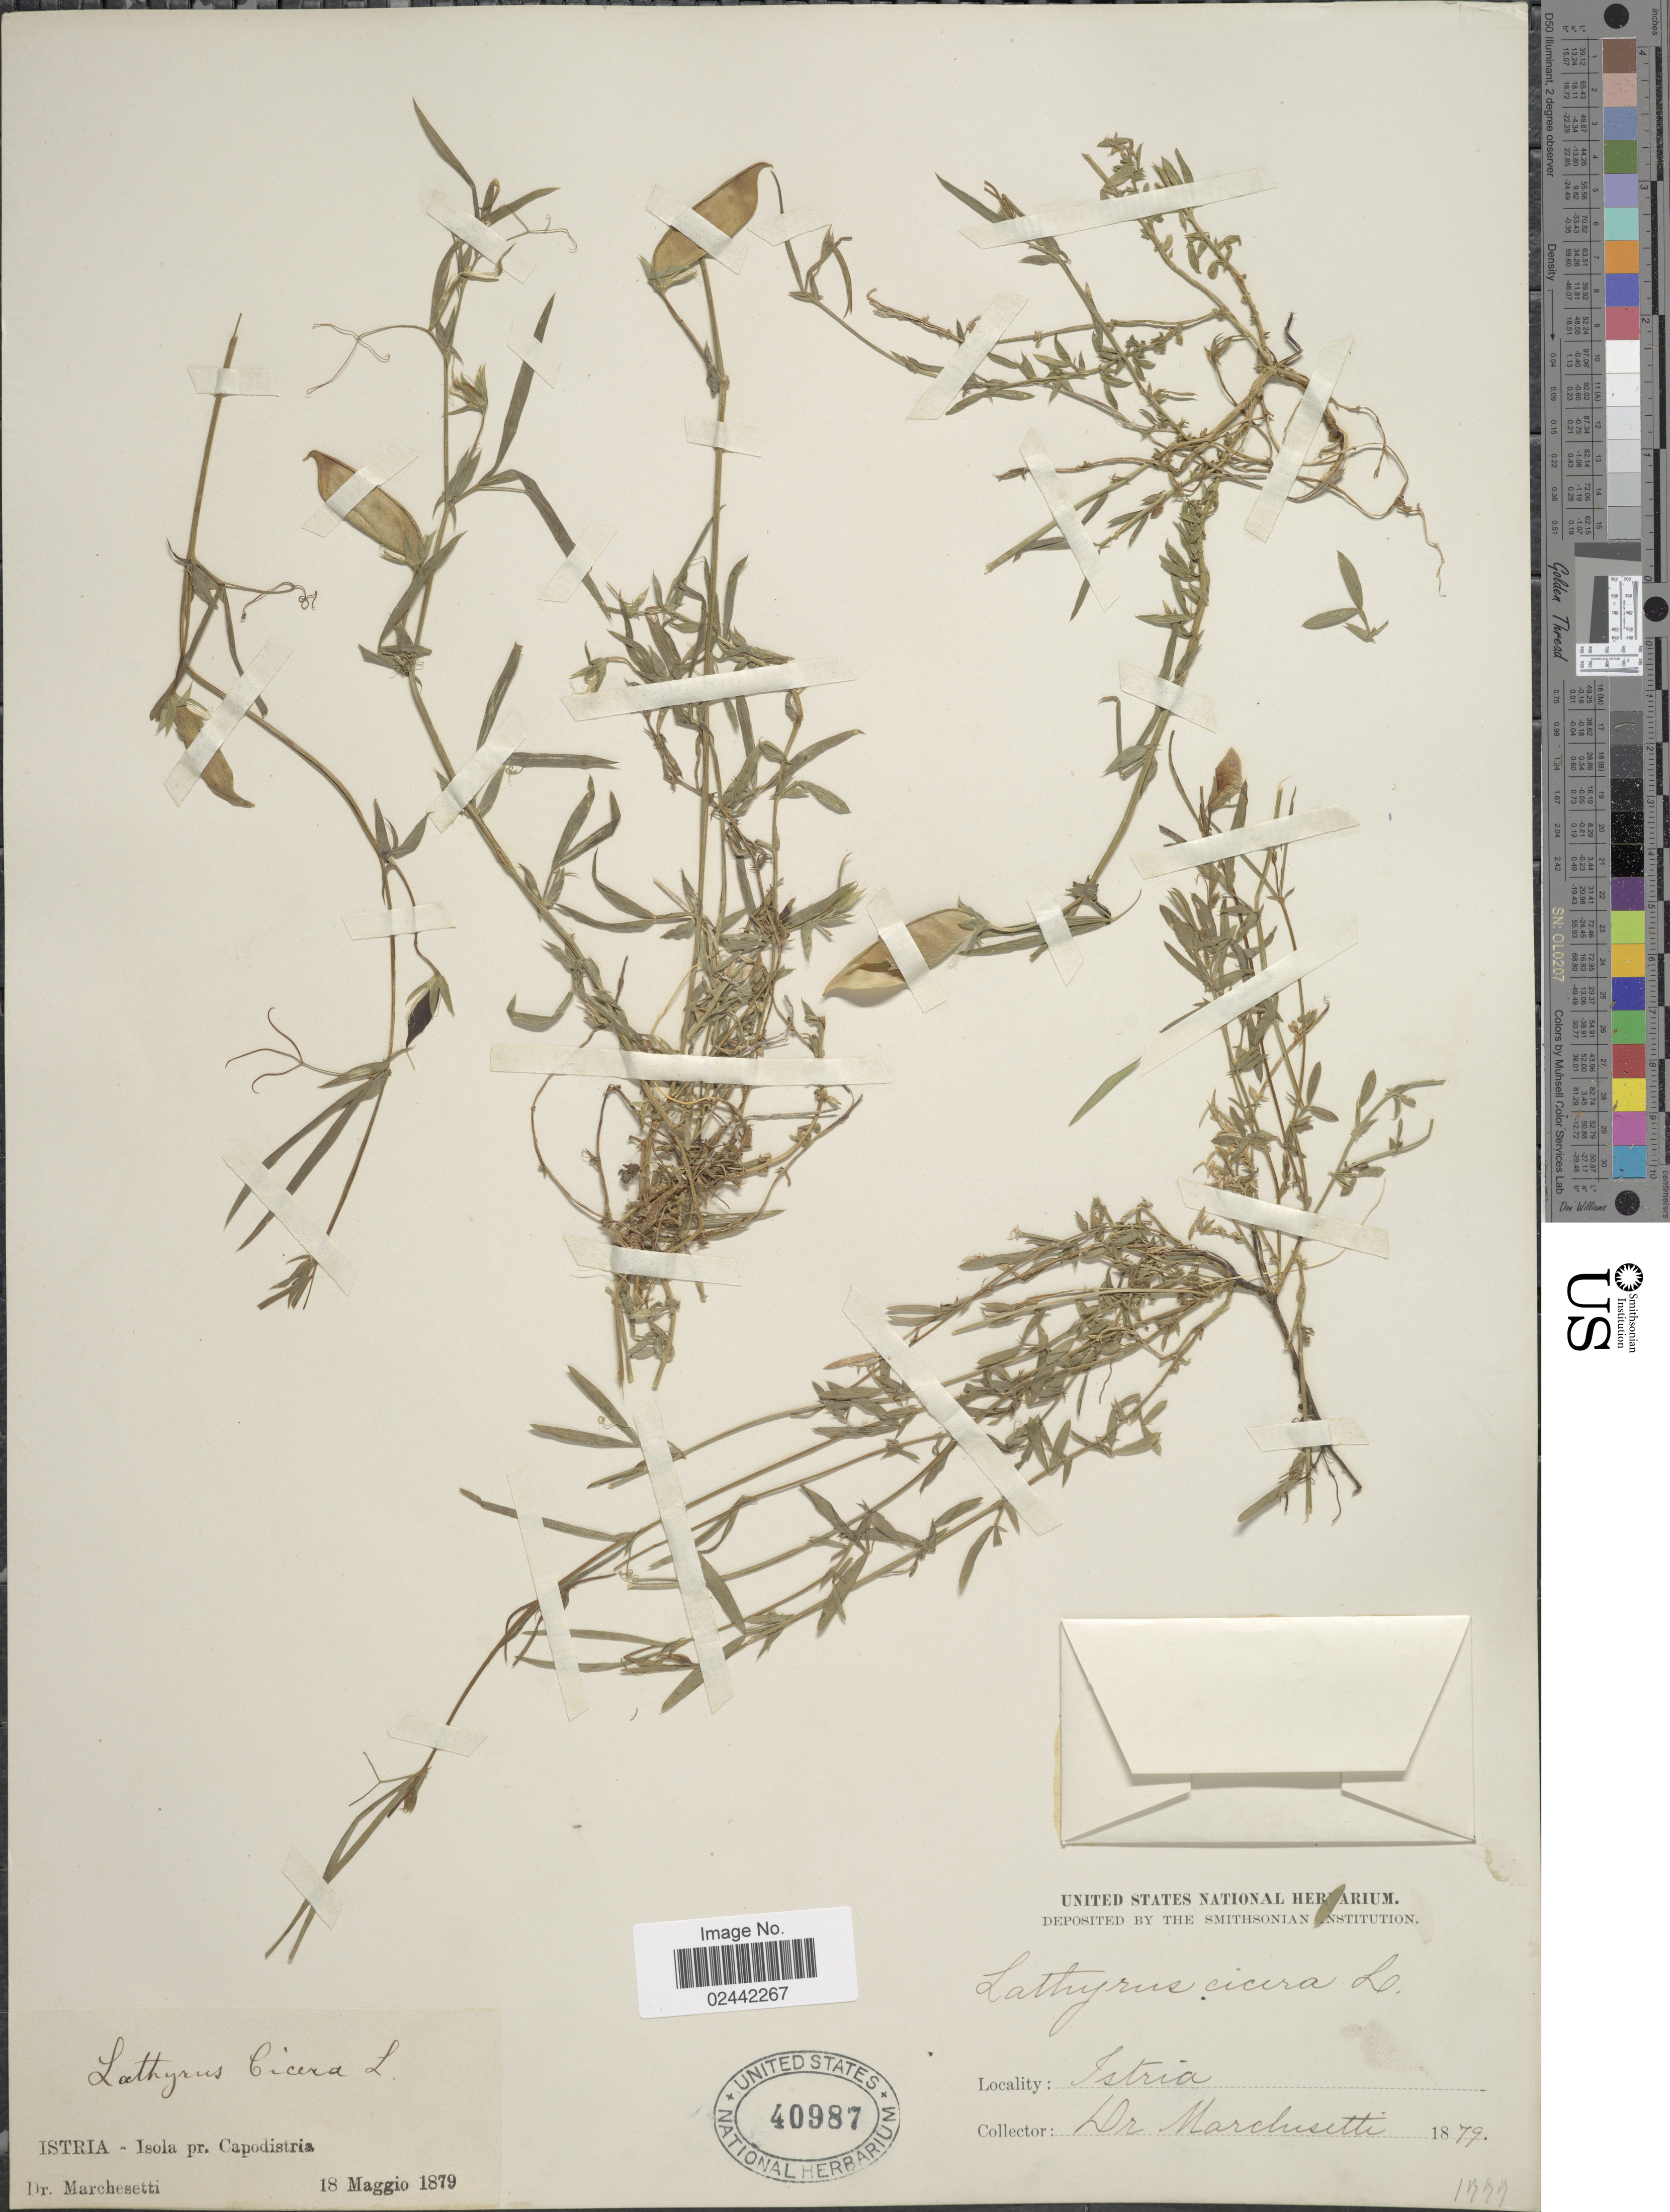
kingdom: Plantae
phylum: Tracheophyta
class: Magnoliopsida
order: Fabales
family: Fabaceae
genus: Lathyrus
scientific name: Lathyrus cicera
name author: L.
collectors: -. Marchesetti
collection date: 1879-05-18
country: Croatia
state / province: Istria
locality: Istria. Isola pr. Capodistria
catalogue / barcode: US 40987